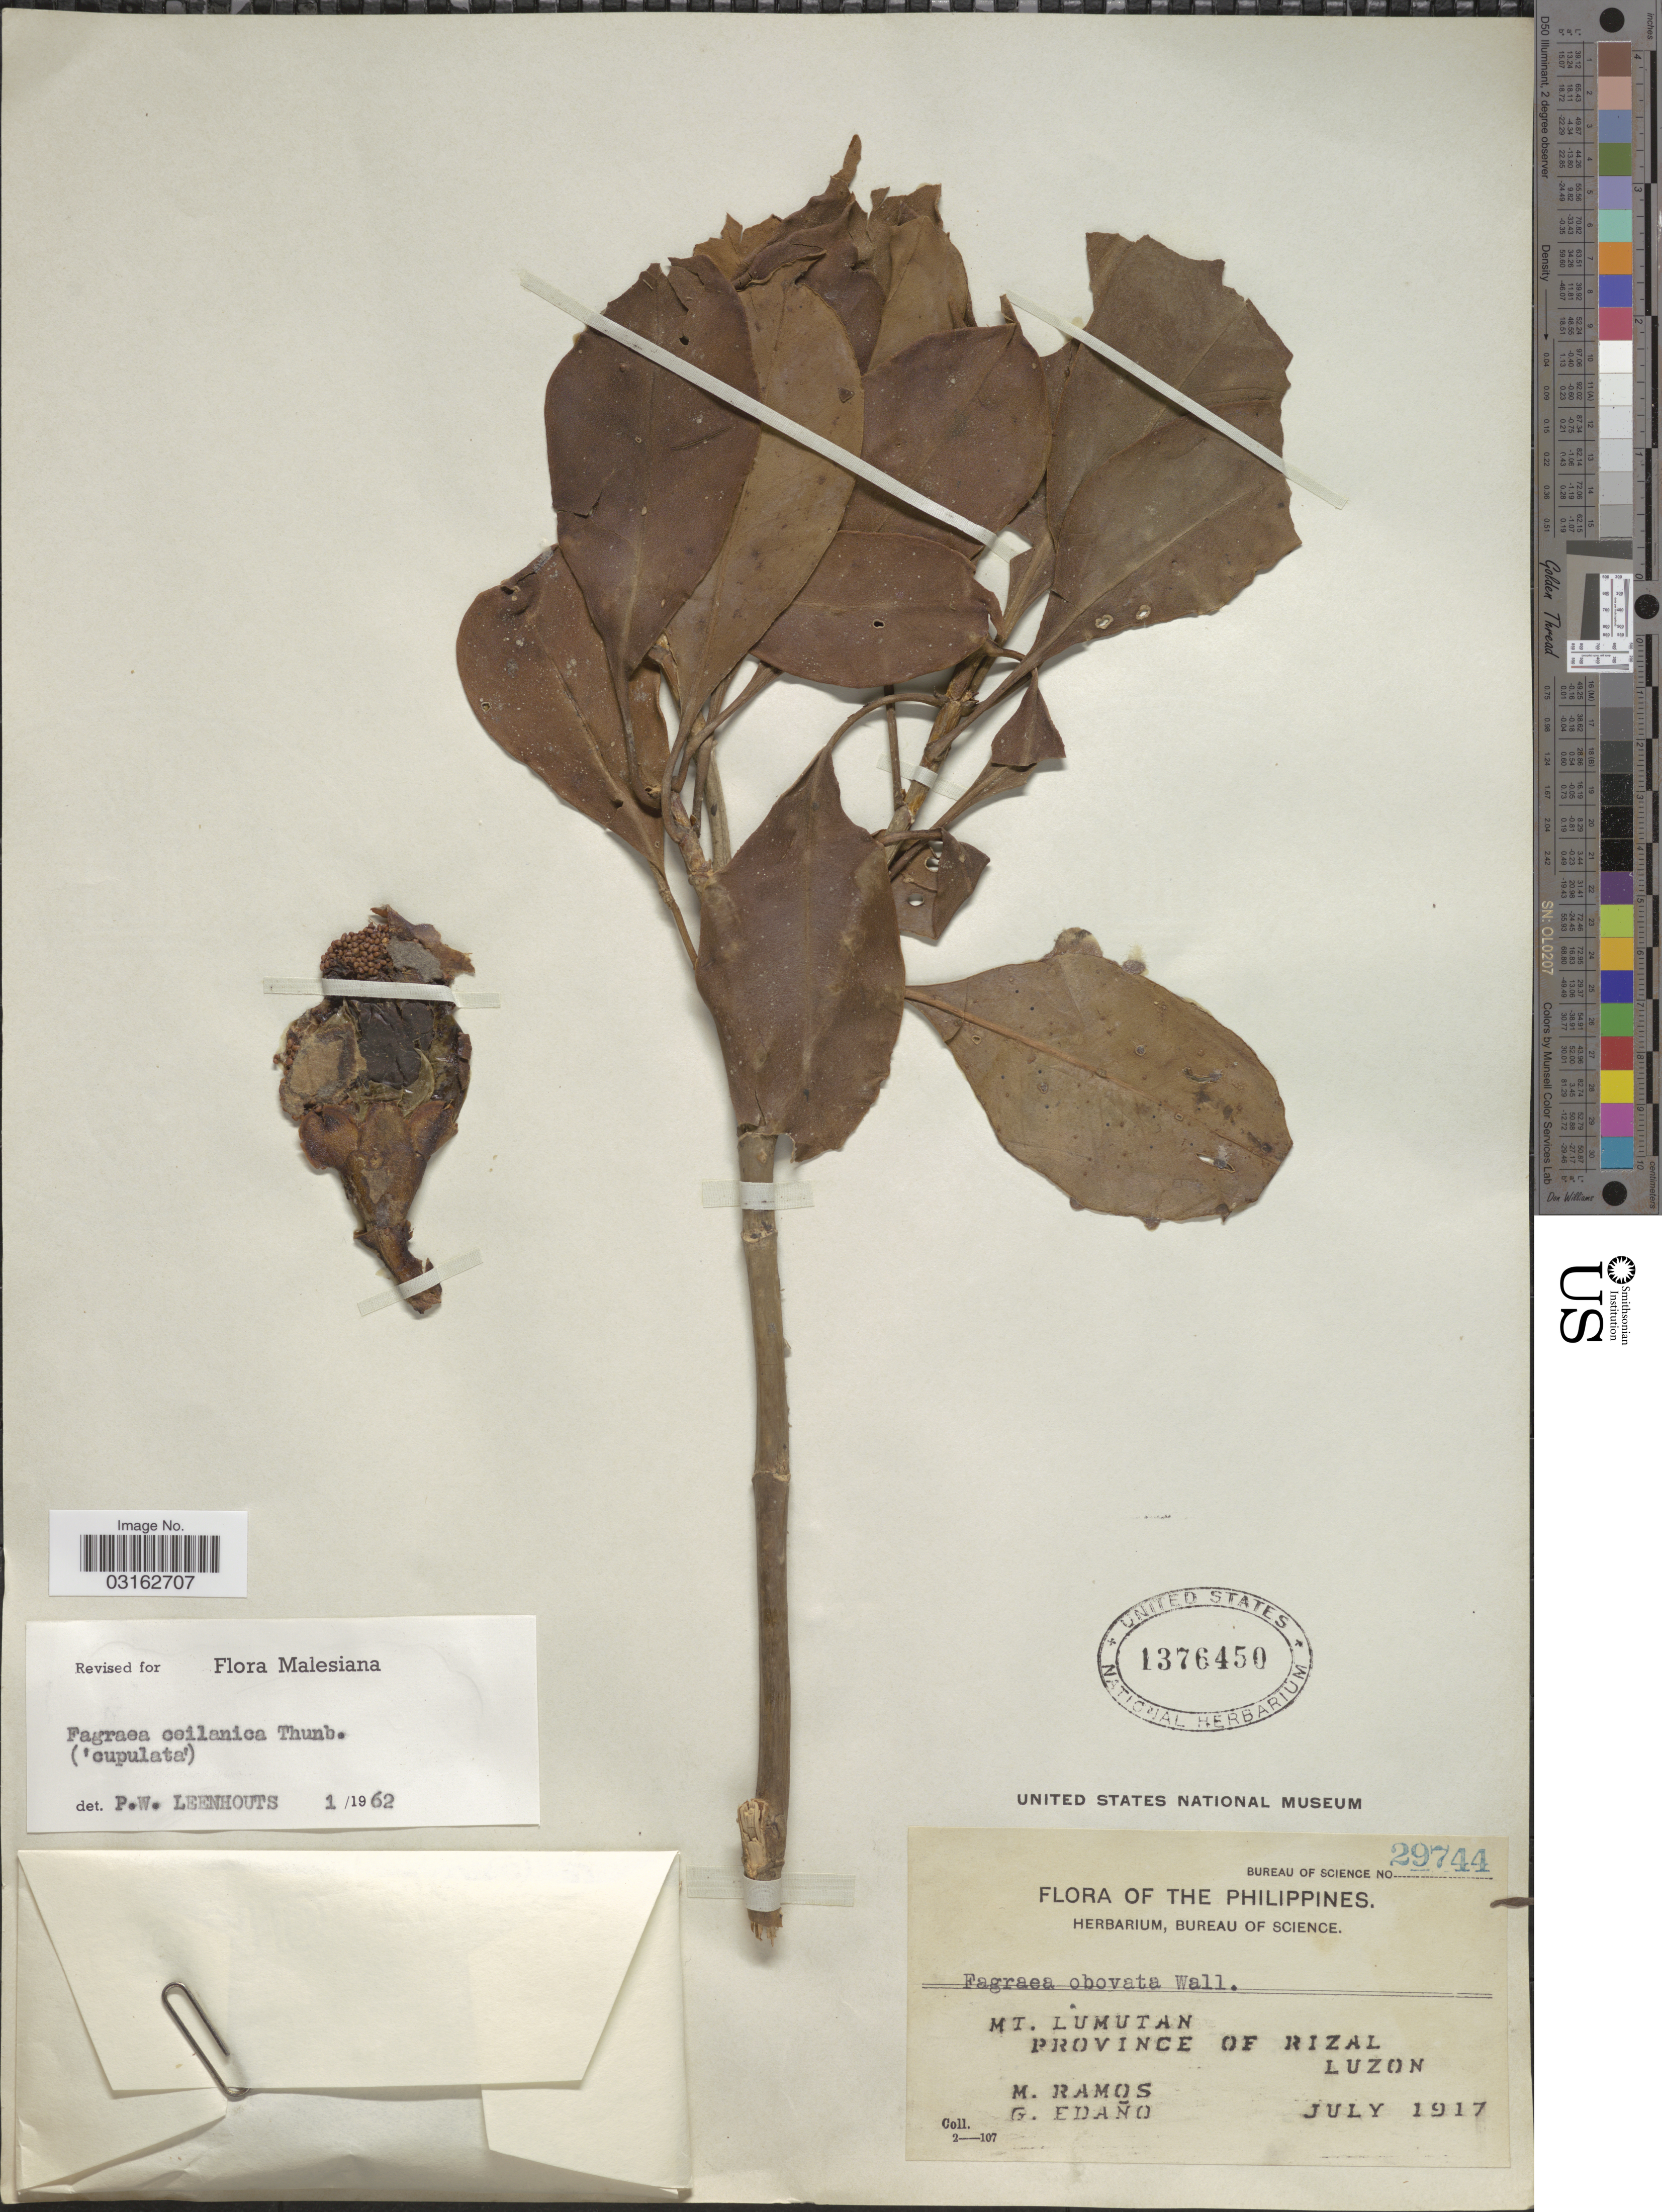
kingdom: Plantae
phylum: Tracheophyta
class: Magnoliopsida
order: Gentianales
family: Gentianaceae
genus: Fagraea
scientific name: Fagraea ceilanica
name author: Thunb.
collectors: M. Ramos & G. Edaño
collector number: Bureau of Science 29744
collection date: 1917-07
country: Philippines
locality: Mt. Lumutan, Province of Rizal, Luzon.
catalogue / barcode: US 1376450